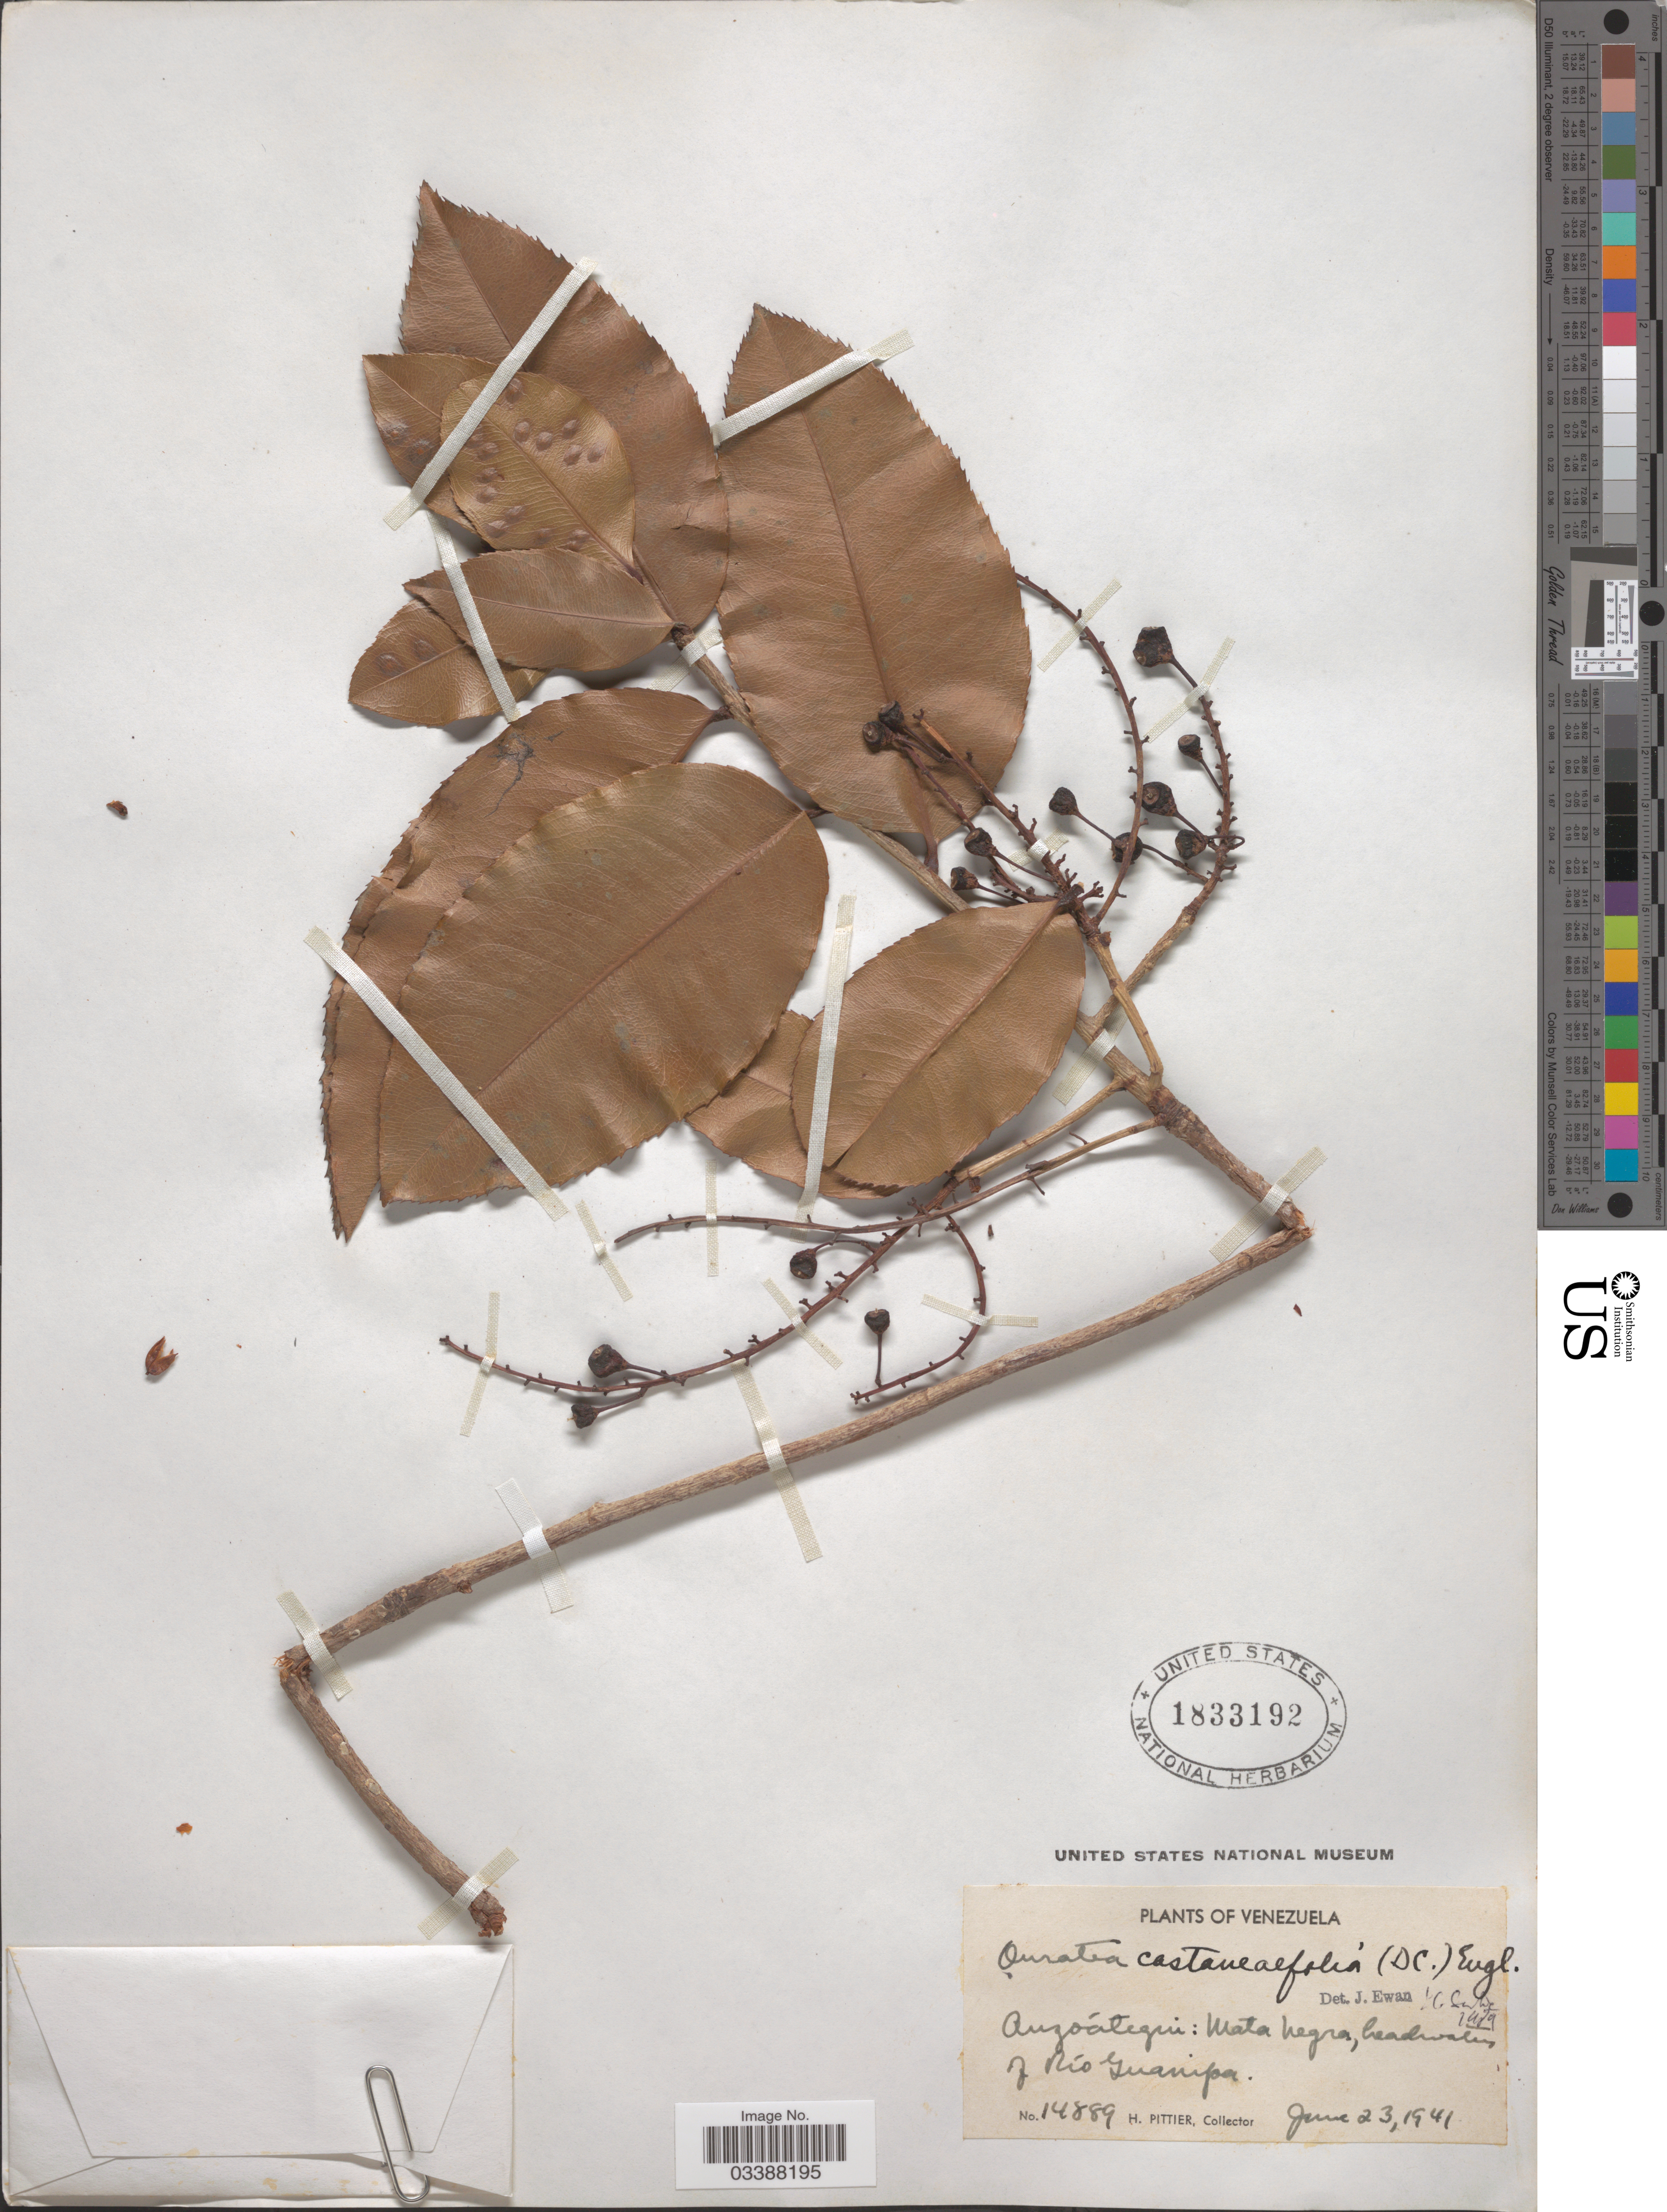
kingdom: Plantae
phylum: Tracheophyta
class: Magnoliopsida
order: Malpighiales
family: Ochnaceae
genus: Ouratea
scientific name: Ouratea castaneifolia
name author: (DC.) Engl.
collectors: H. F. Pittier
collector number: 14889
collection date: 1941-06-23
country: Venezuela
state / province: Anzoategui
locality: Mata Negra, headwaters of Río Guanipa.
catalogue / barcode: US 1833192